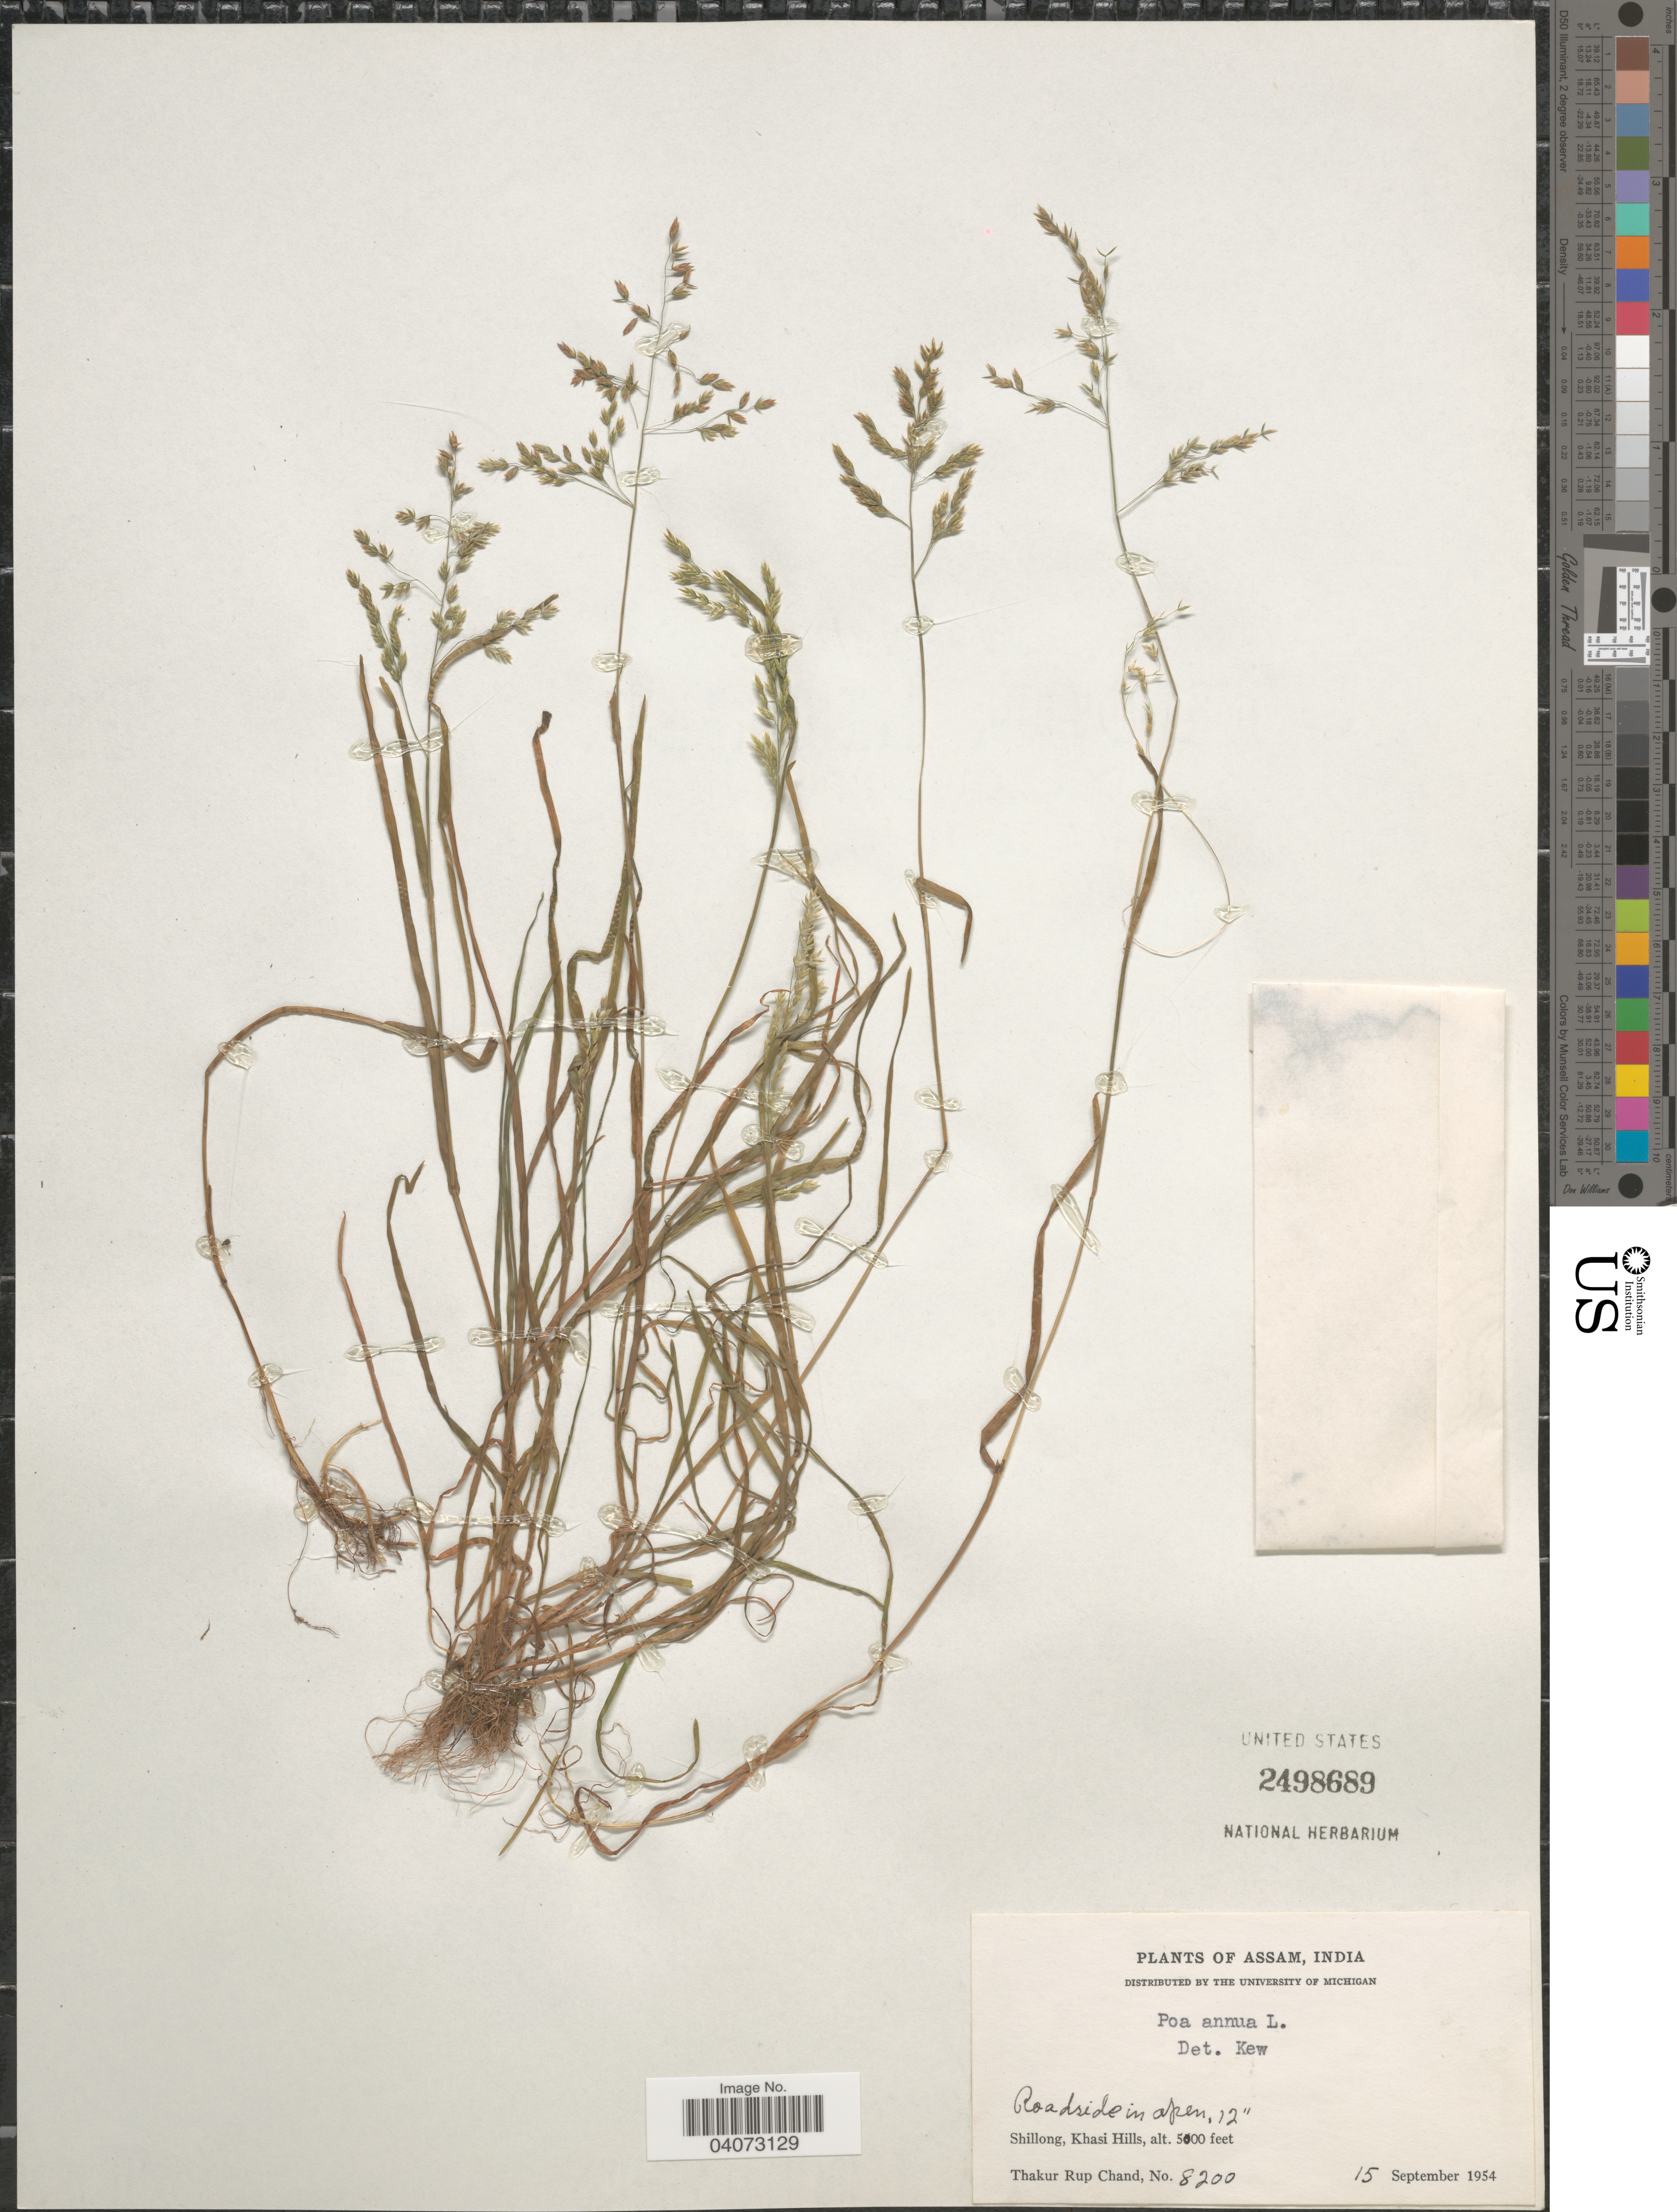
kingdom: Plantae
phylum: Tracheophyta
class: Liliopsida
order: Poales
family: Poaceae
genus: Poa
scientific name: Poa annua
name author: L.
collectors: T. R. Chand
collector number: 8200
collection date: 1954-09-15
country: India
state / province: Meghalaya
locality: Shillong, Khasi Hills.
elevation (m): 1524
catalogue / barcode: US 2498689